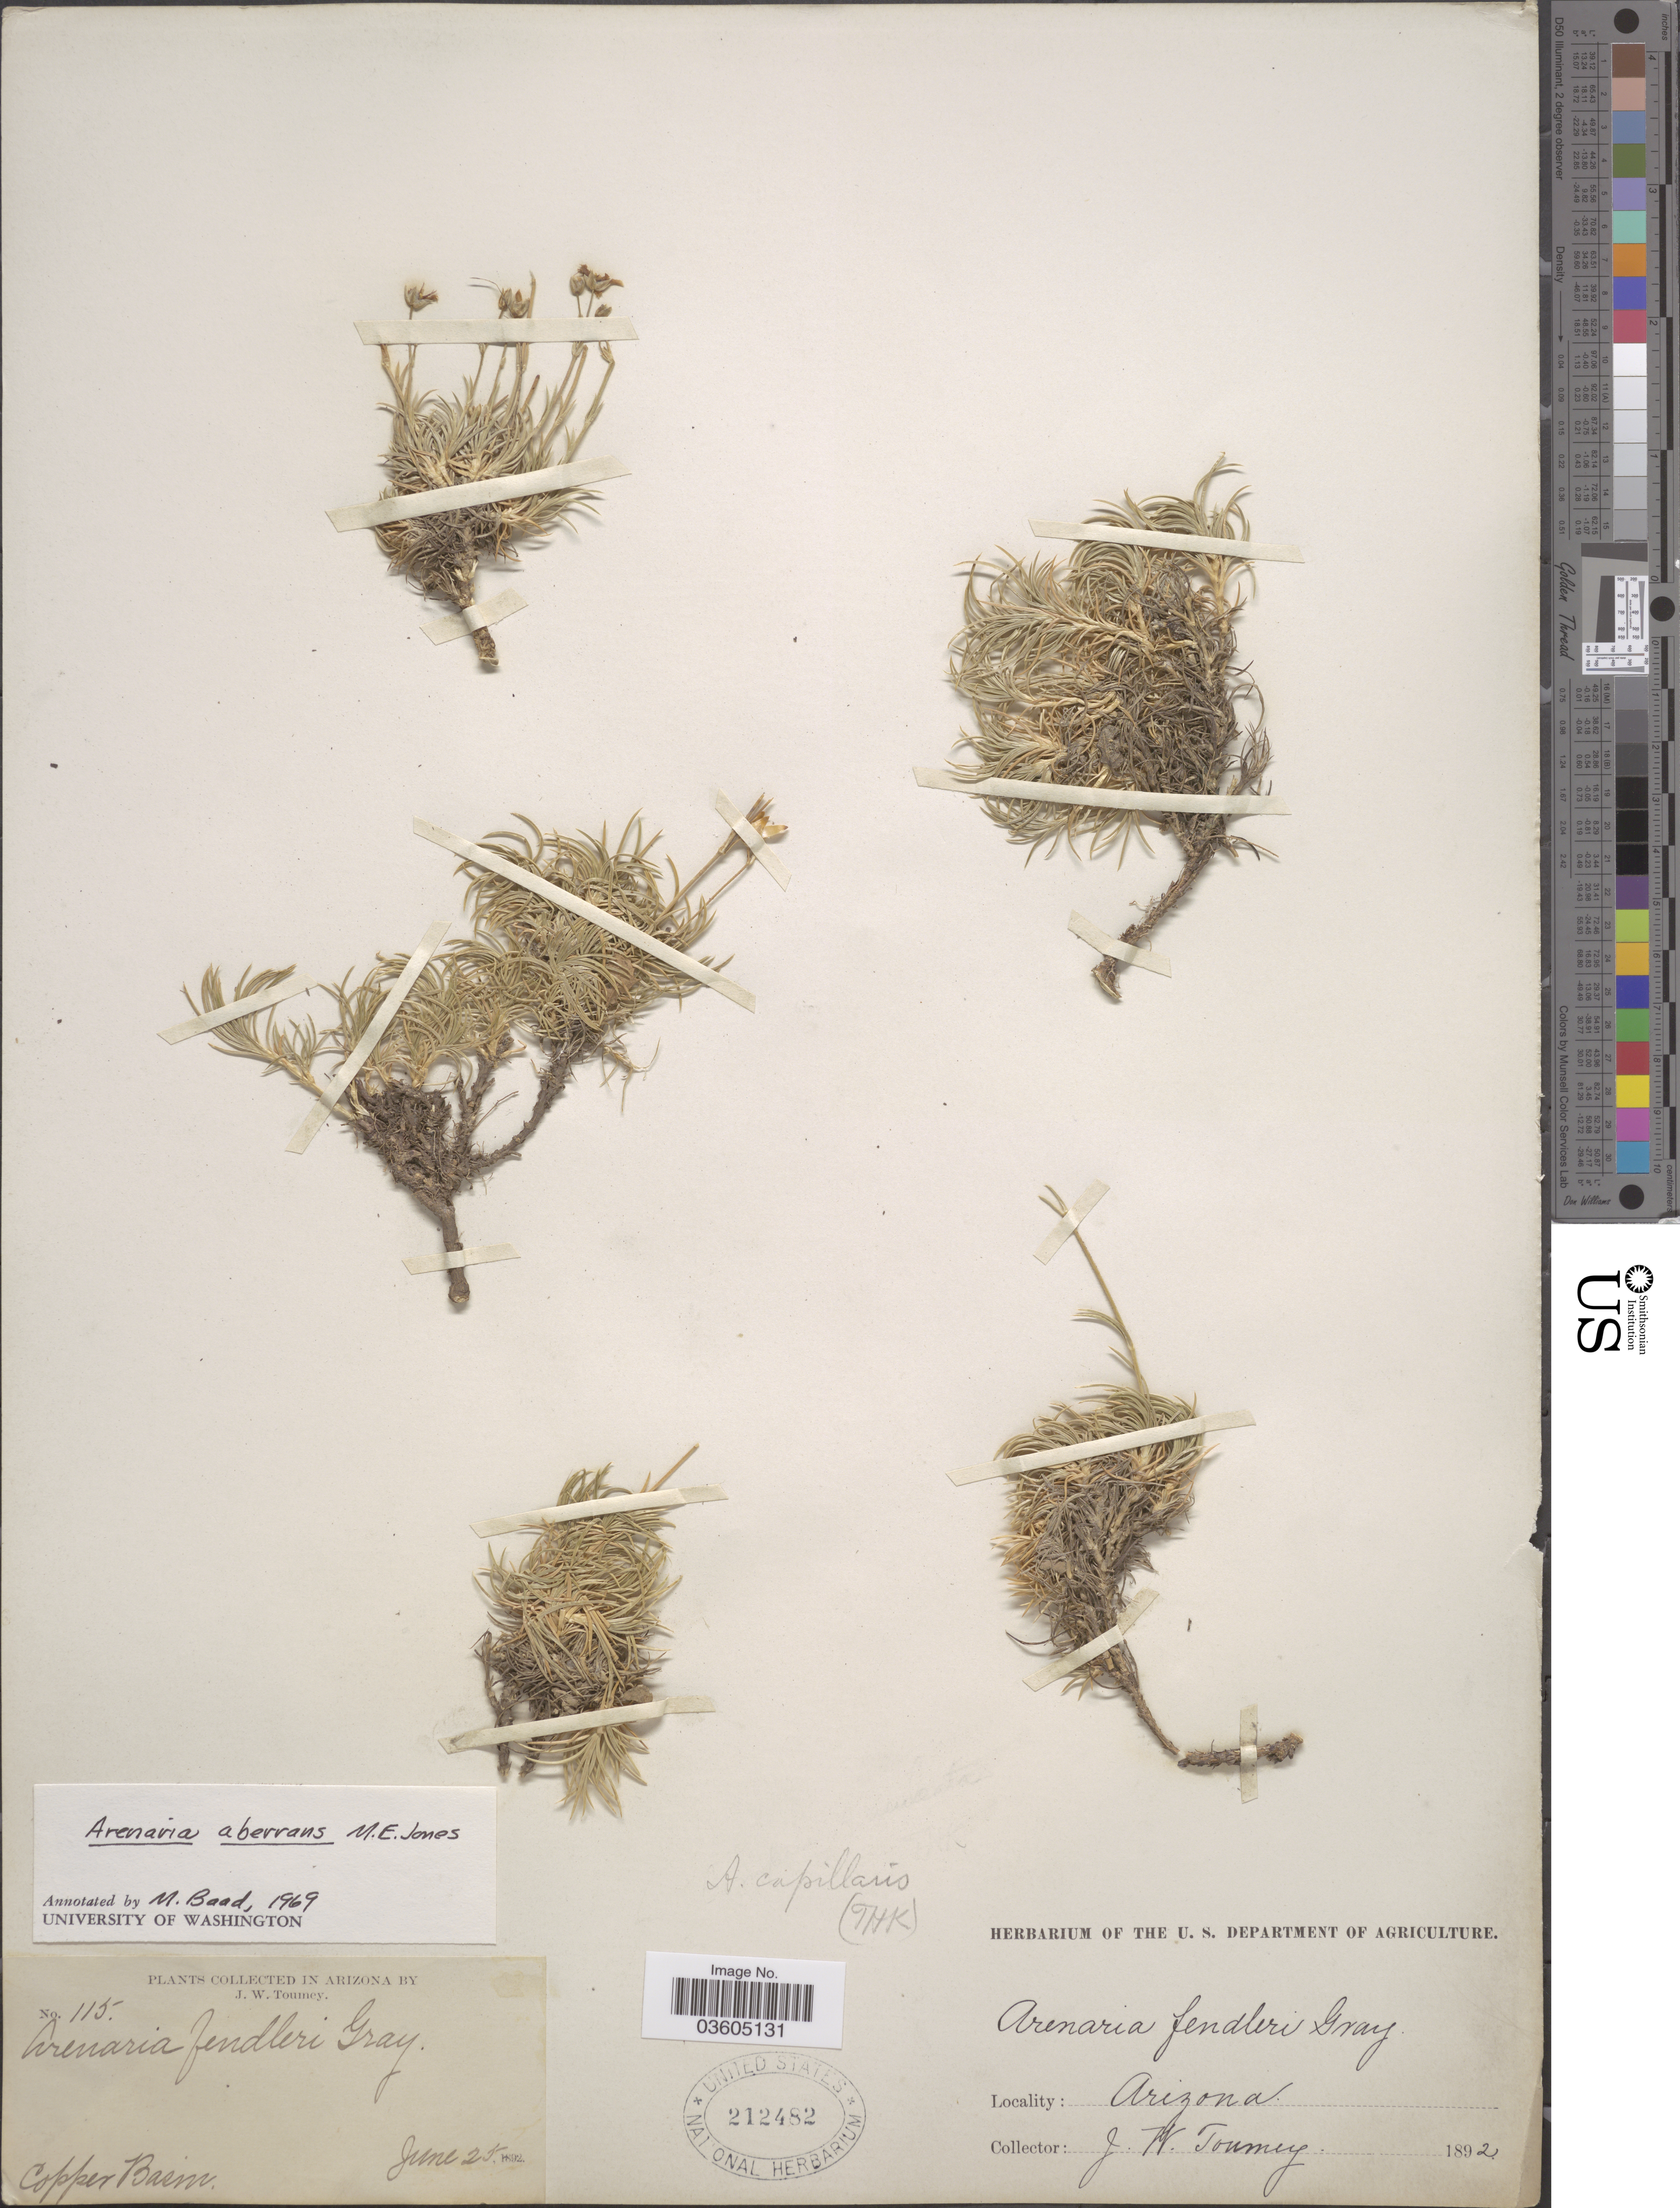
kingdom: Plantae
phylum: Tracheophyta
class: Magnoliopsida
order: Caryophyllales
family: Caryophyllaceae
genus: Eremogone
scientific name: Eremogone aberrans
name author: (M.E. Jones) Ikonn.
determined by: U.S. National Herbarium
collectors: J. W. Toumey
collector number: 115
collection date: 1892-06-25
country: United States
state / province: Arizona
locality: Copper Baisn.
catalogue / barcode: US 212482